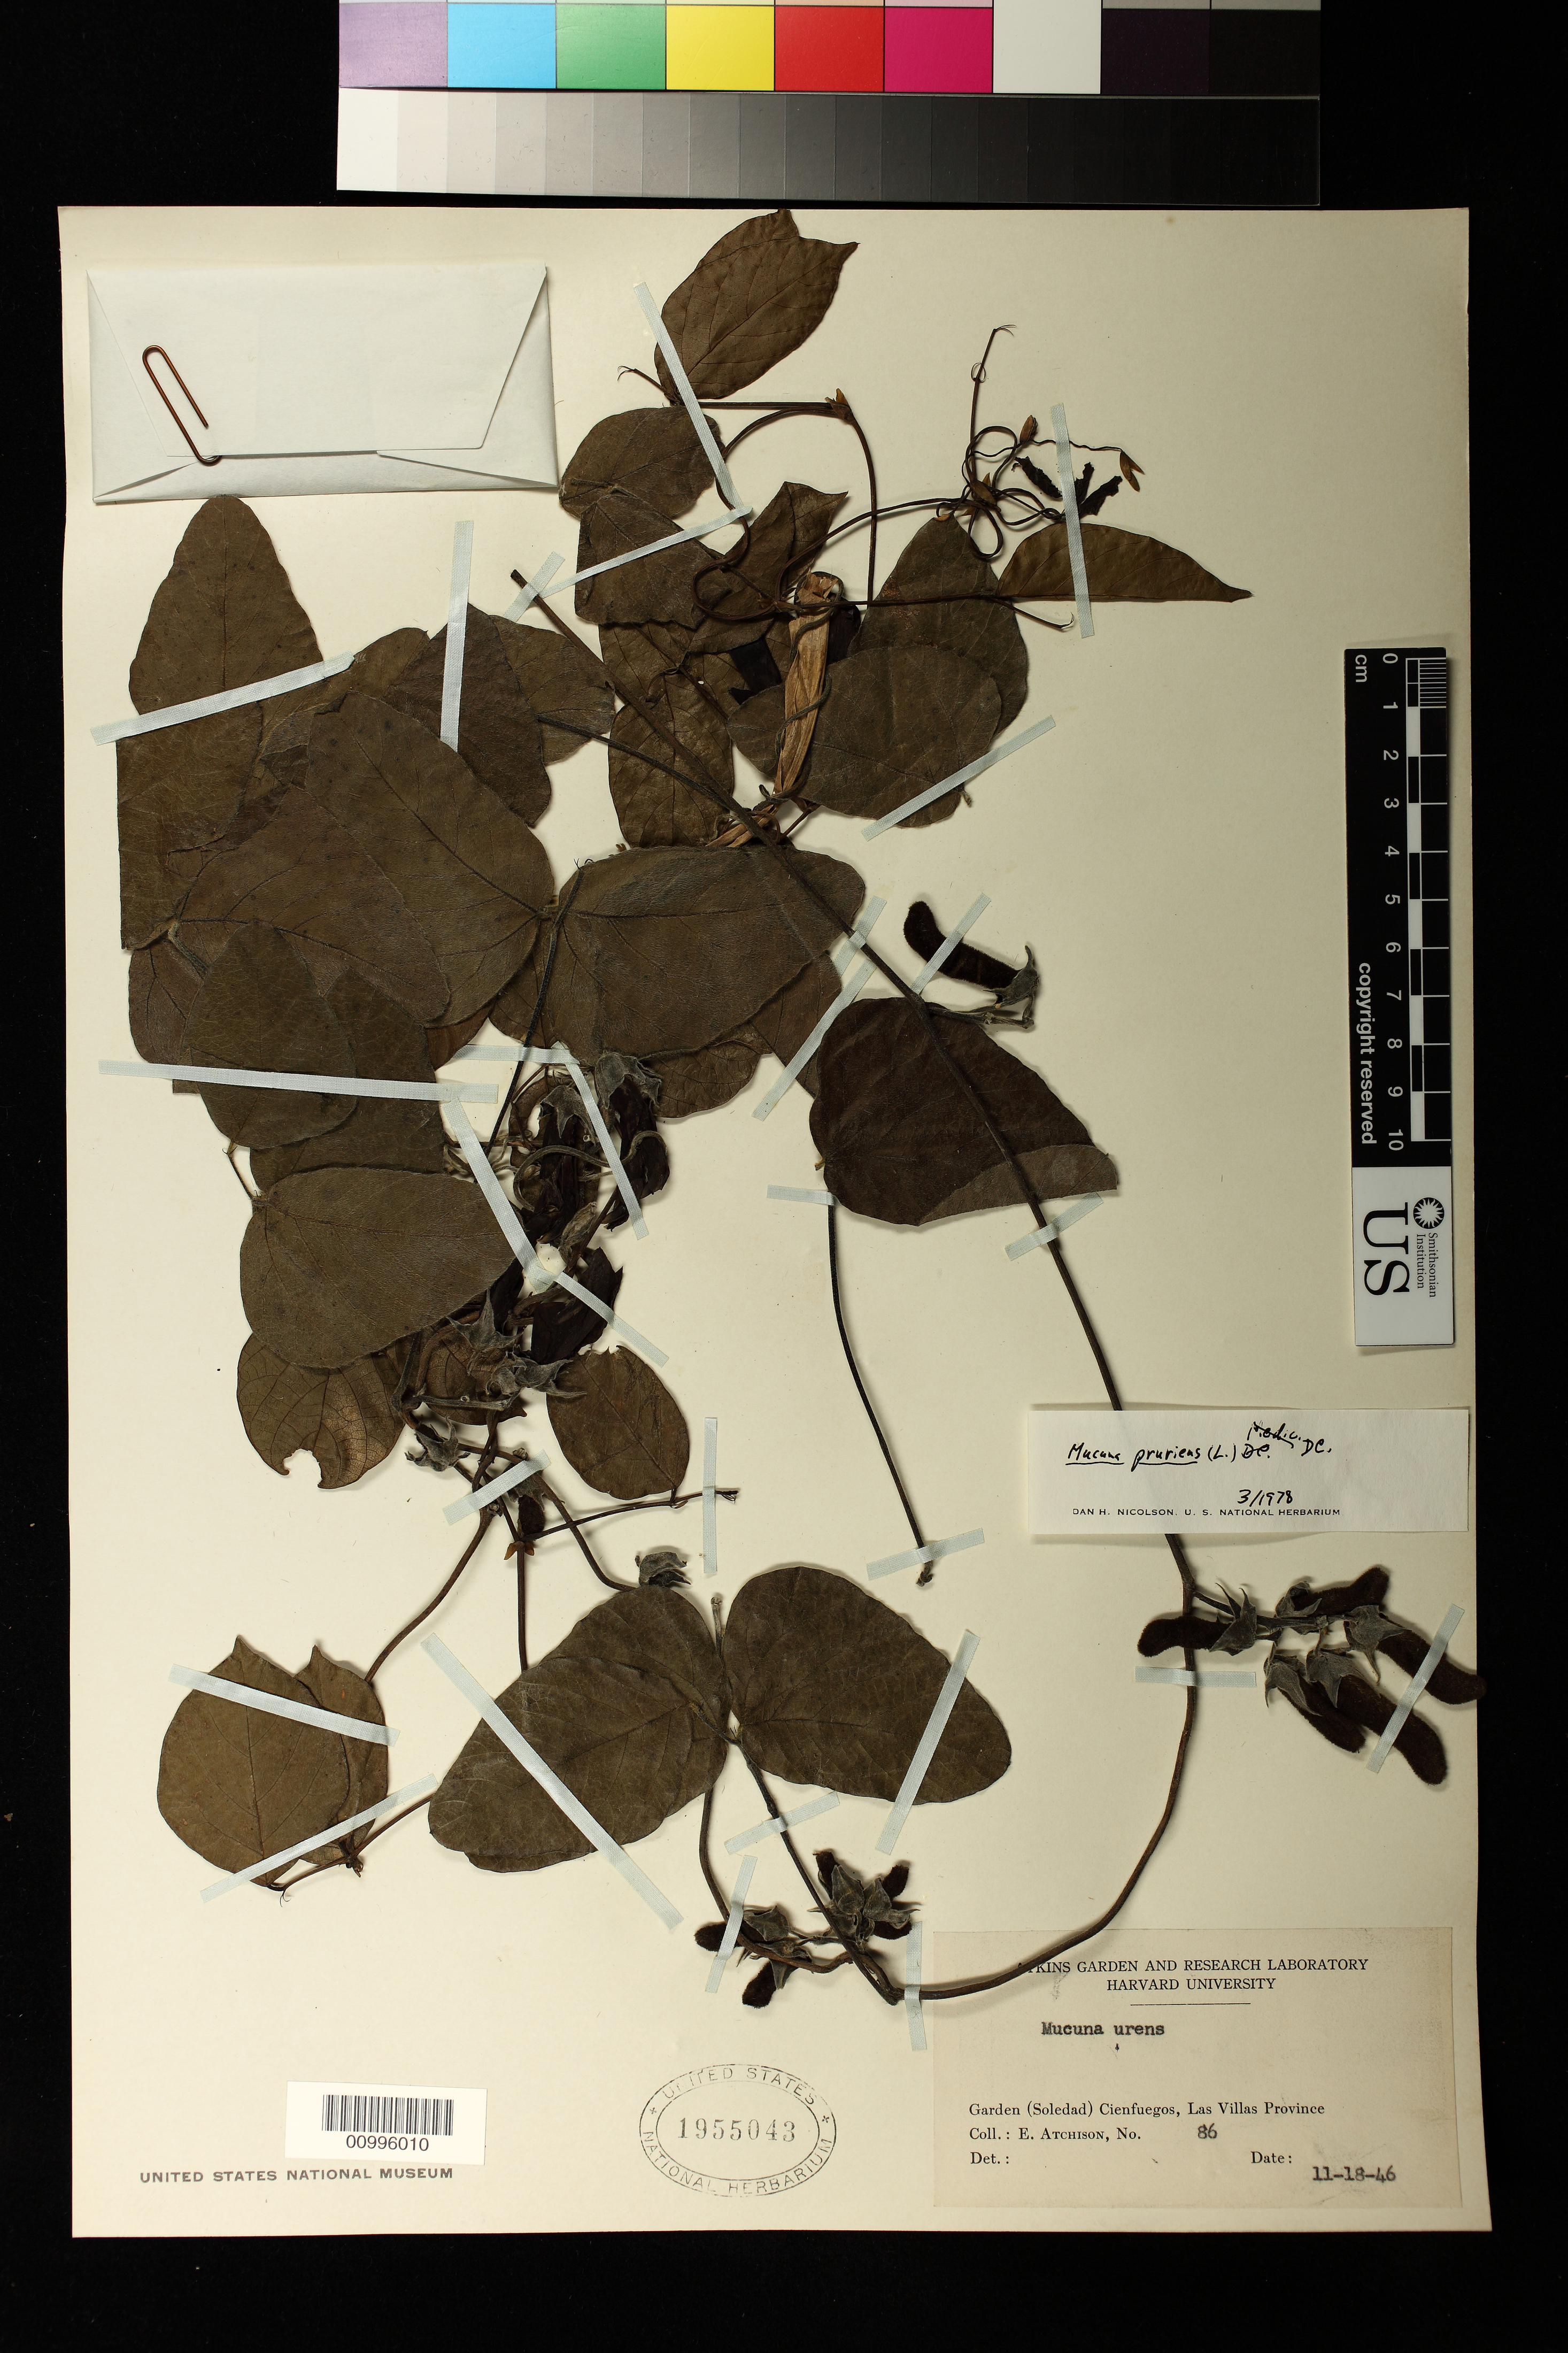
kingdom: Plantae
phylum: Tracheophyta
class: Magnoliopsida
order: Fabales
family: Fabaceae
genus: Mucuna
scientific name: Mucuna pruriens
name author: (L.) DC.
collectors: E. Atchison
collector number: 86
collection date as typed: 18 Nov 1946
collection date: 1946-11-18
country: Cuba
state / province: Cienfuegos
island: Cuba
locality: Las Villas Provinces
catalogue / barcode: US 1955043